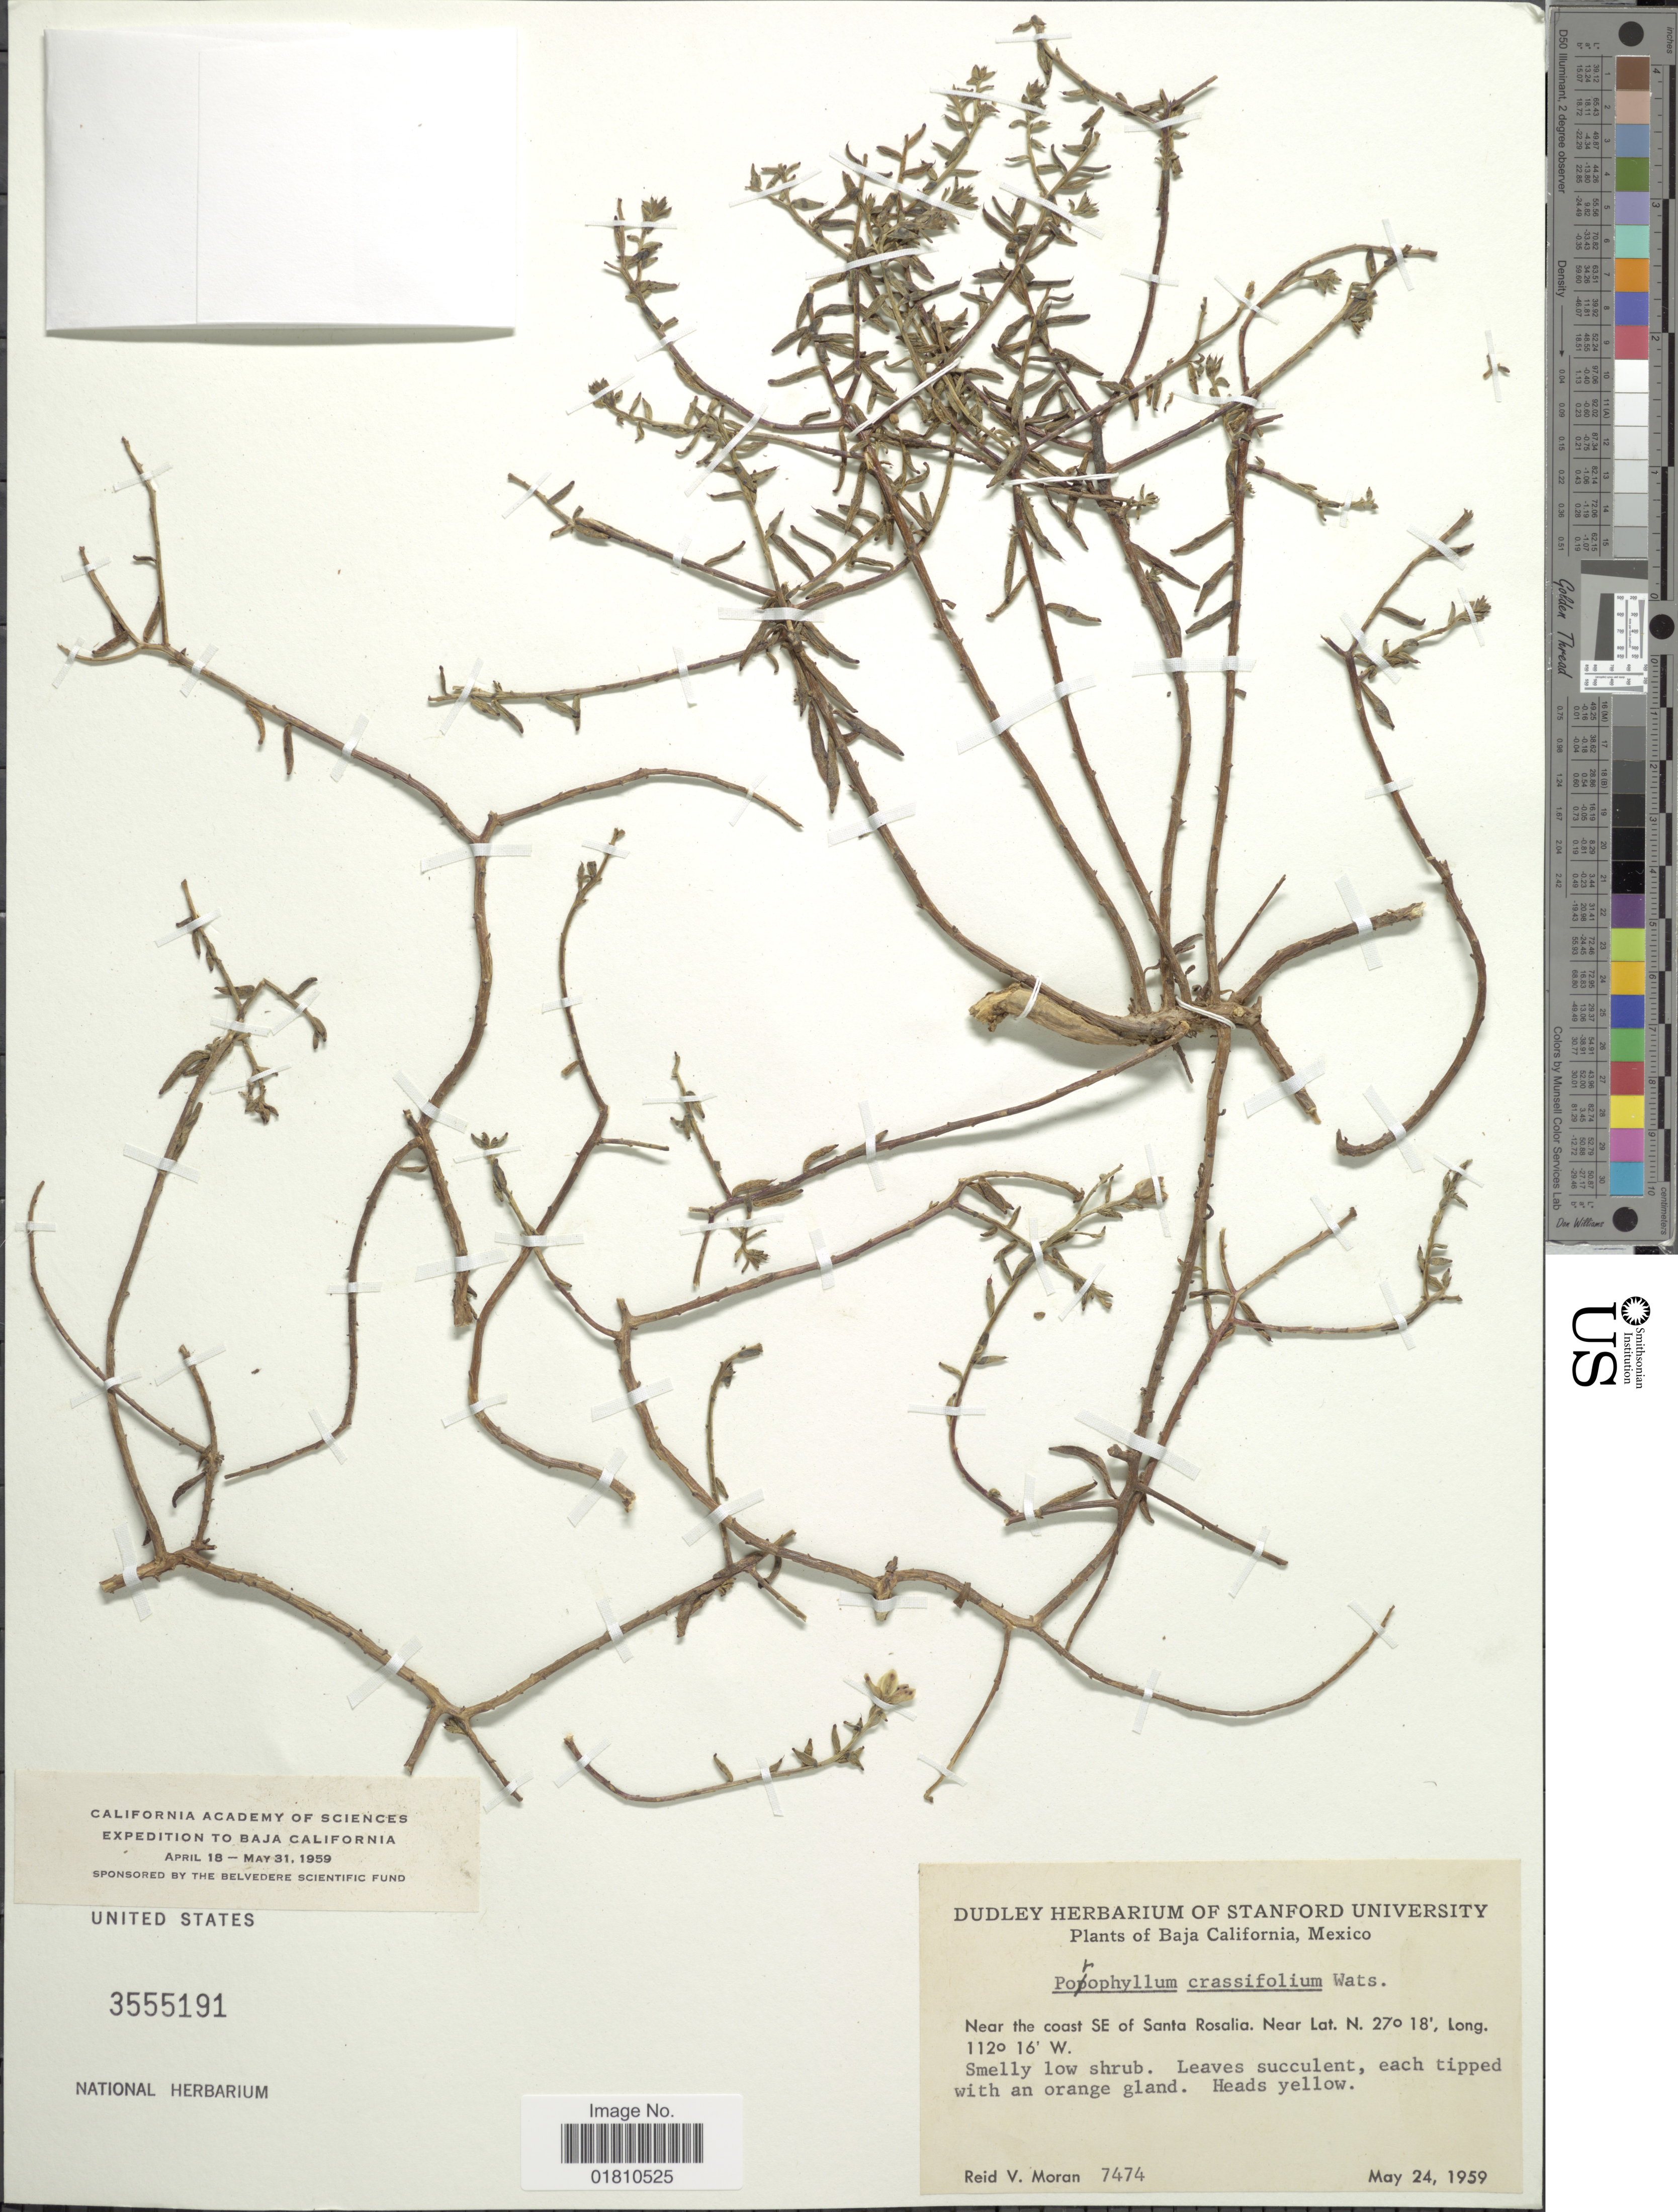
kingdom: Plantae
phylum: Tracheophyta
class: Magnoliopsida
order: Asterales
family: Asteraceae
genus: Bajacalia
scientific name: Bajacalia crassifolia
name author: (S. Watson) Loockerman et al.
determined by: Anzuinelli, M.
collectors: R. V. Moran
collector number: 7474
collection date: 1959-05-24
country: Mexico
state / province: Baja California Sur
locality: Near the coast SE of Santa Rosalia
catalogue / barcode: US 3555191